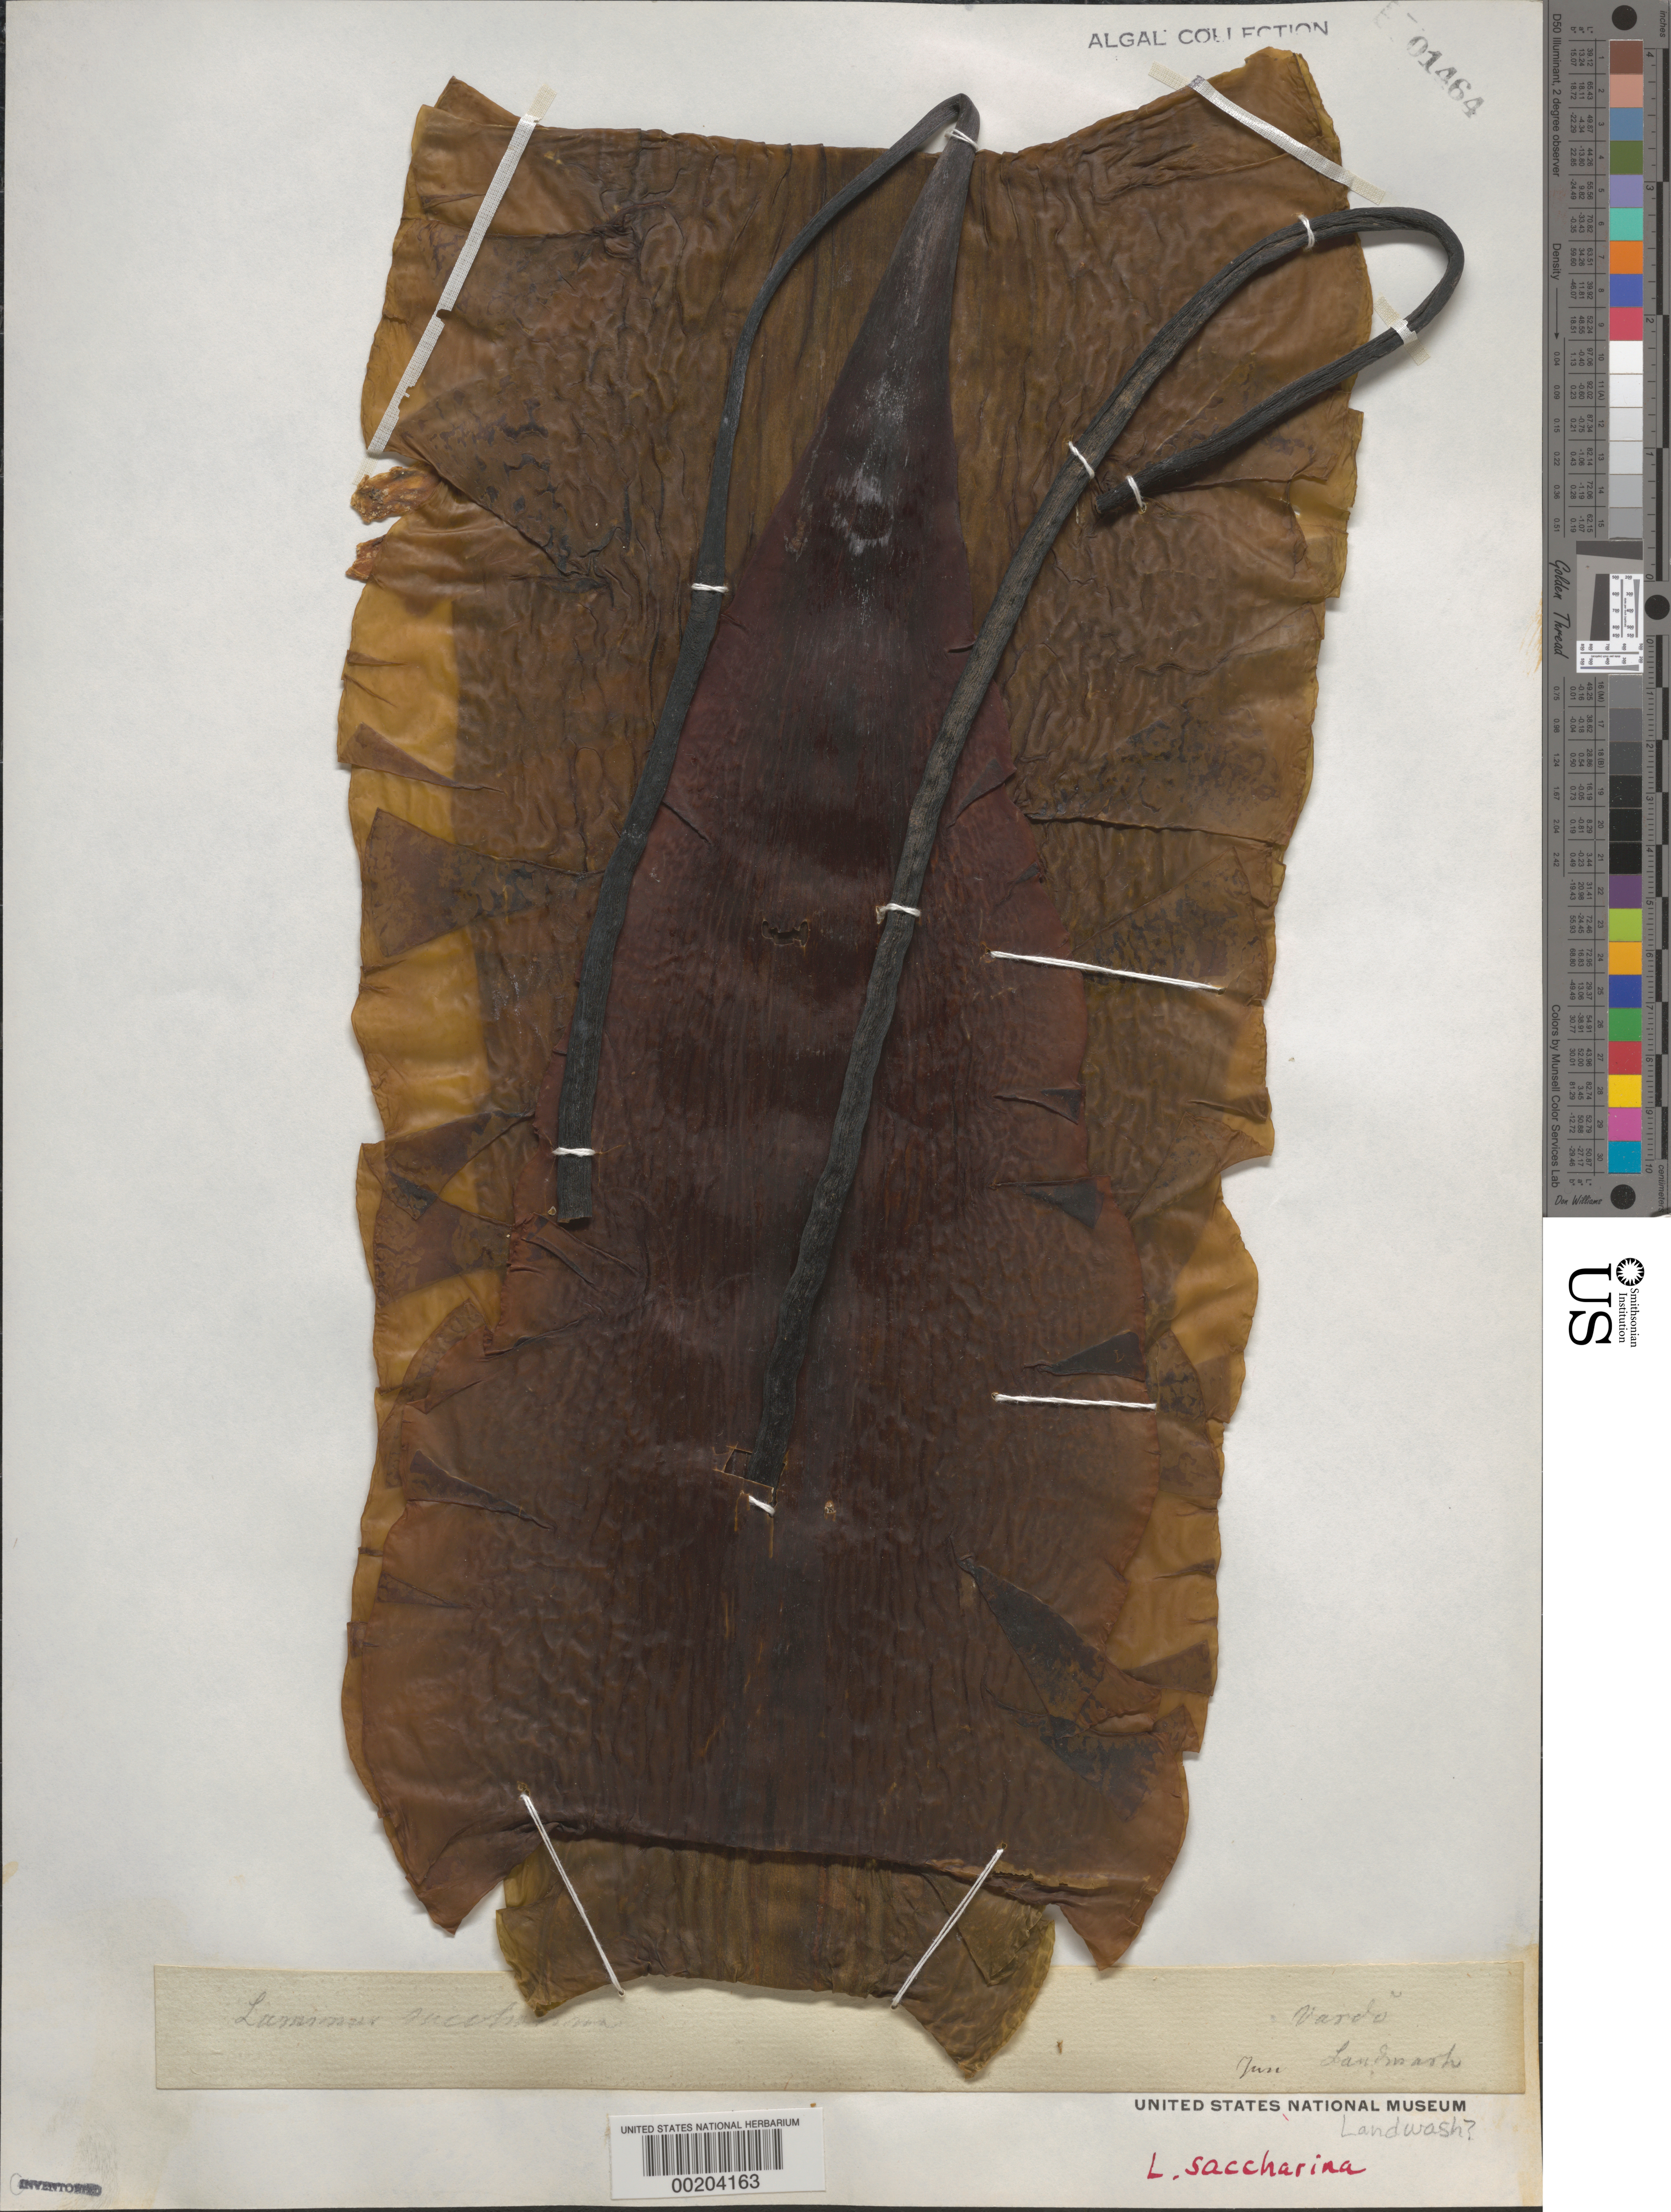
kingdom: Chromista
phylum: Ochrophyta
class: Phaeophyceae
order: Laminariales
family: Laminariaceae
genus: Saccharina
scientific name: Saccharina latissima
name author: C.E. Lane et al.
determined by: Algae name updating Project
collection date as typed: Jun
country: Norway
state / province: Finnmark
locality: Vardo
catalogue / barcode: US 1464